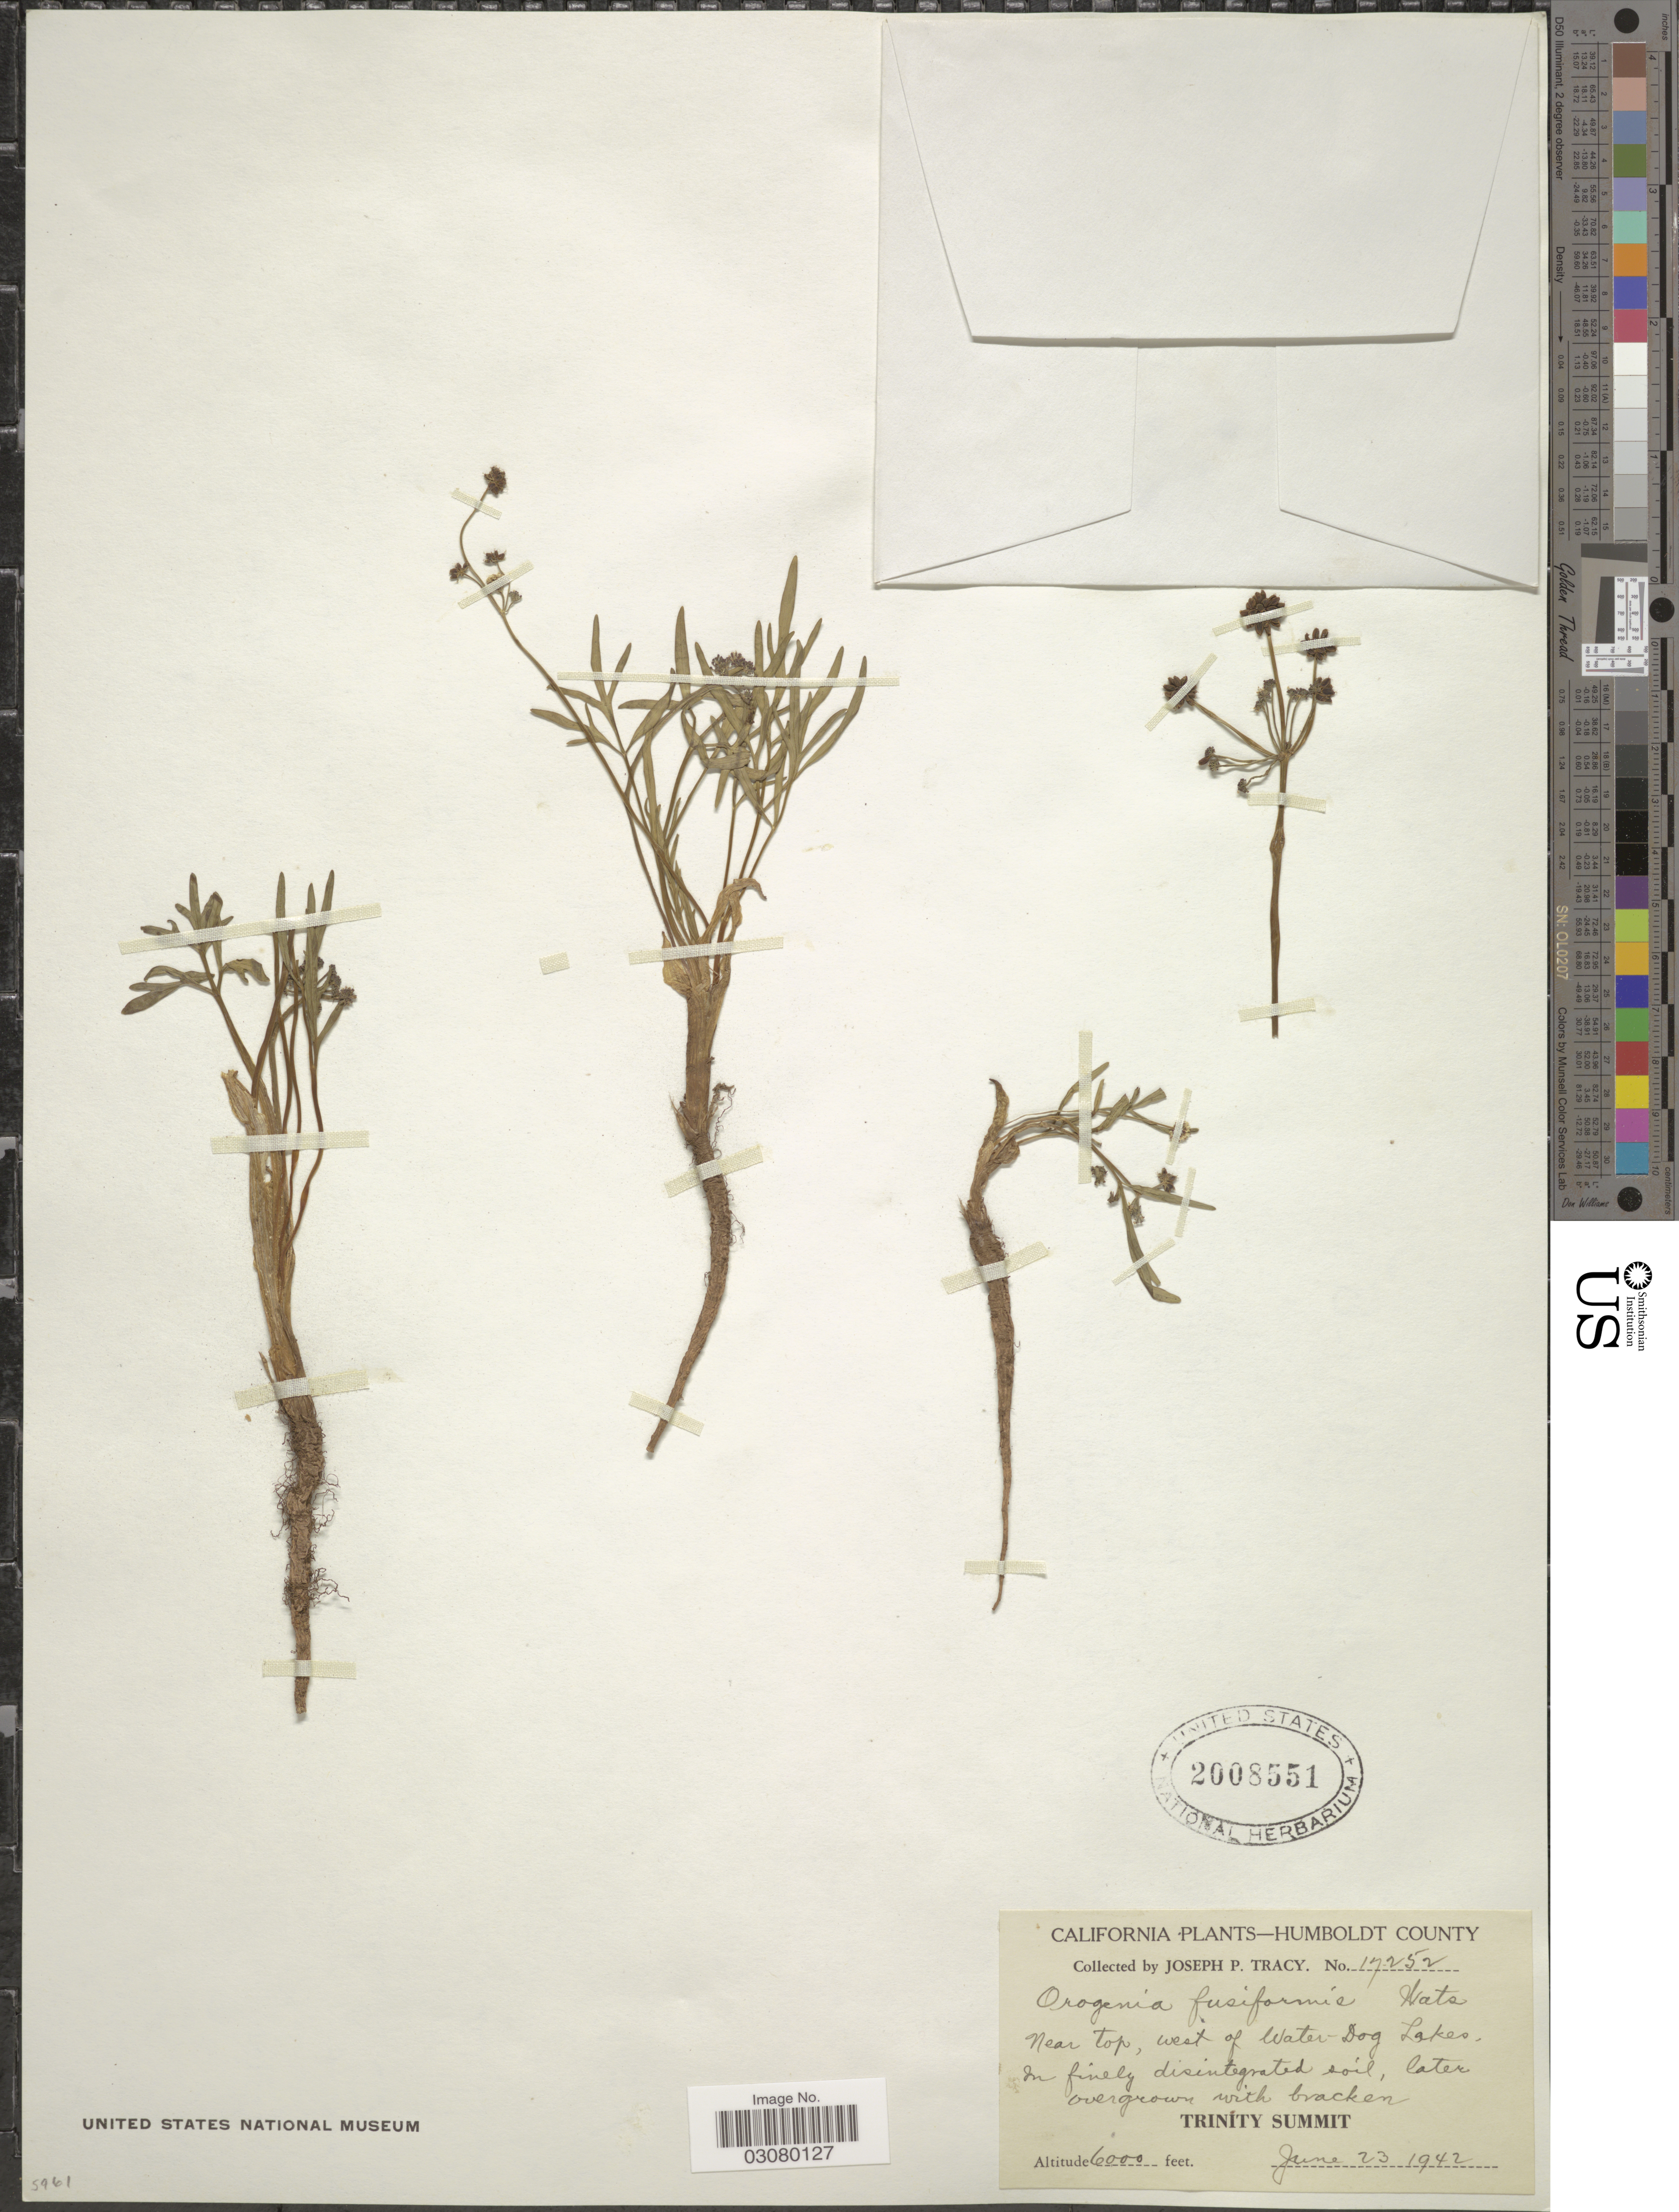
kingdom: Plantae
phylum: Tracheophyta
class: Magnoliopsida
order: Apiales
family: Apiaceae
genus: Orogenia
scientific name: Orogenia fusiformis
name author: S. Watson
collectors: J. Tracy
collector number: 17252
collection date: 1942-06-23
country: United States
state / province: California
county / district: Humboldt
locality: Humboldt County. Near top, west of Water-Dog Lakes. Trinity Summit.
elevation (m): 1829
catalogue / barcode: US 2008551